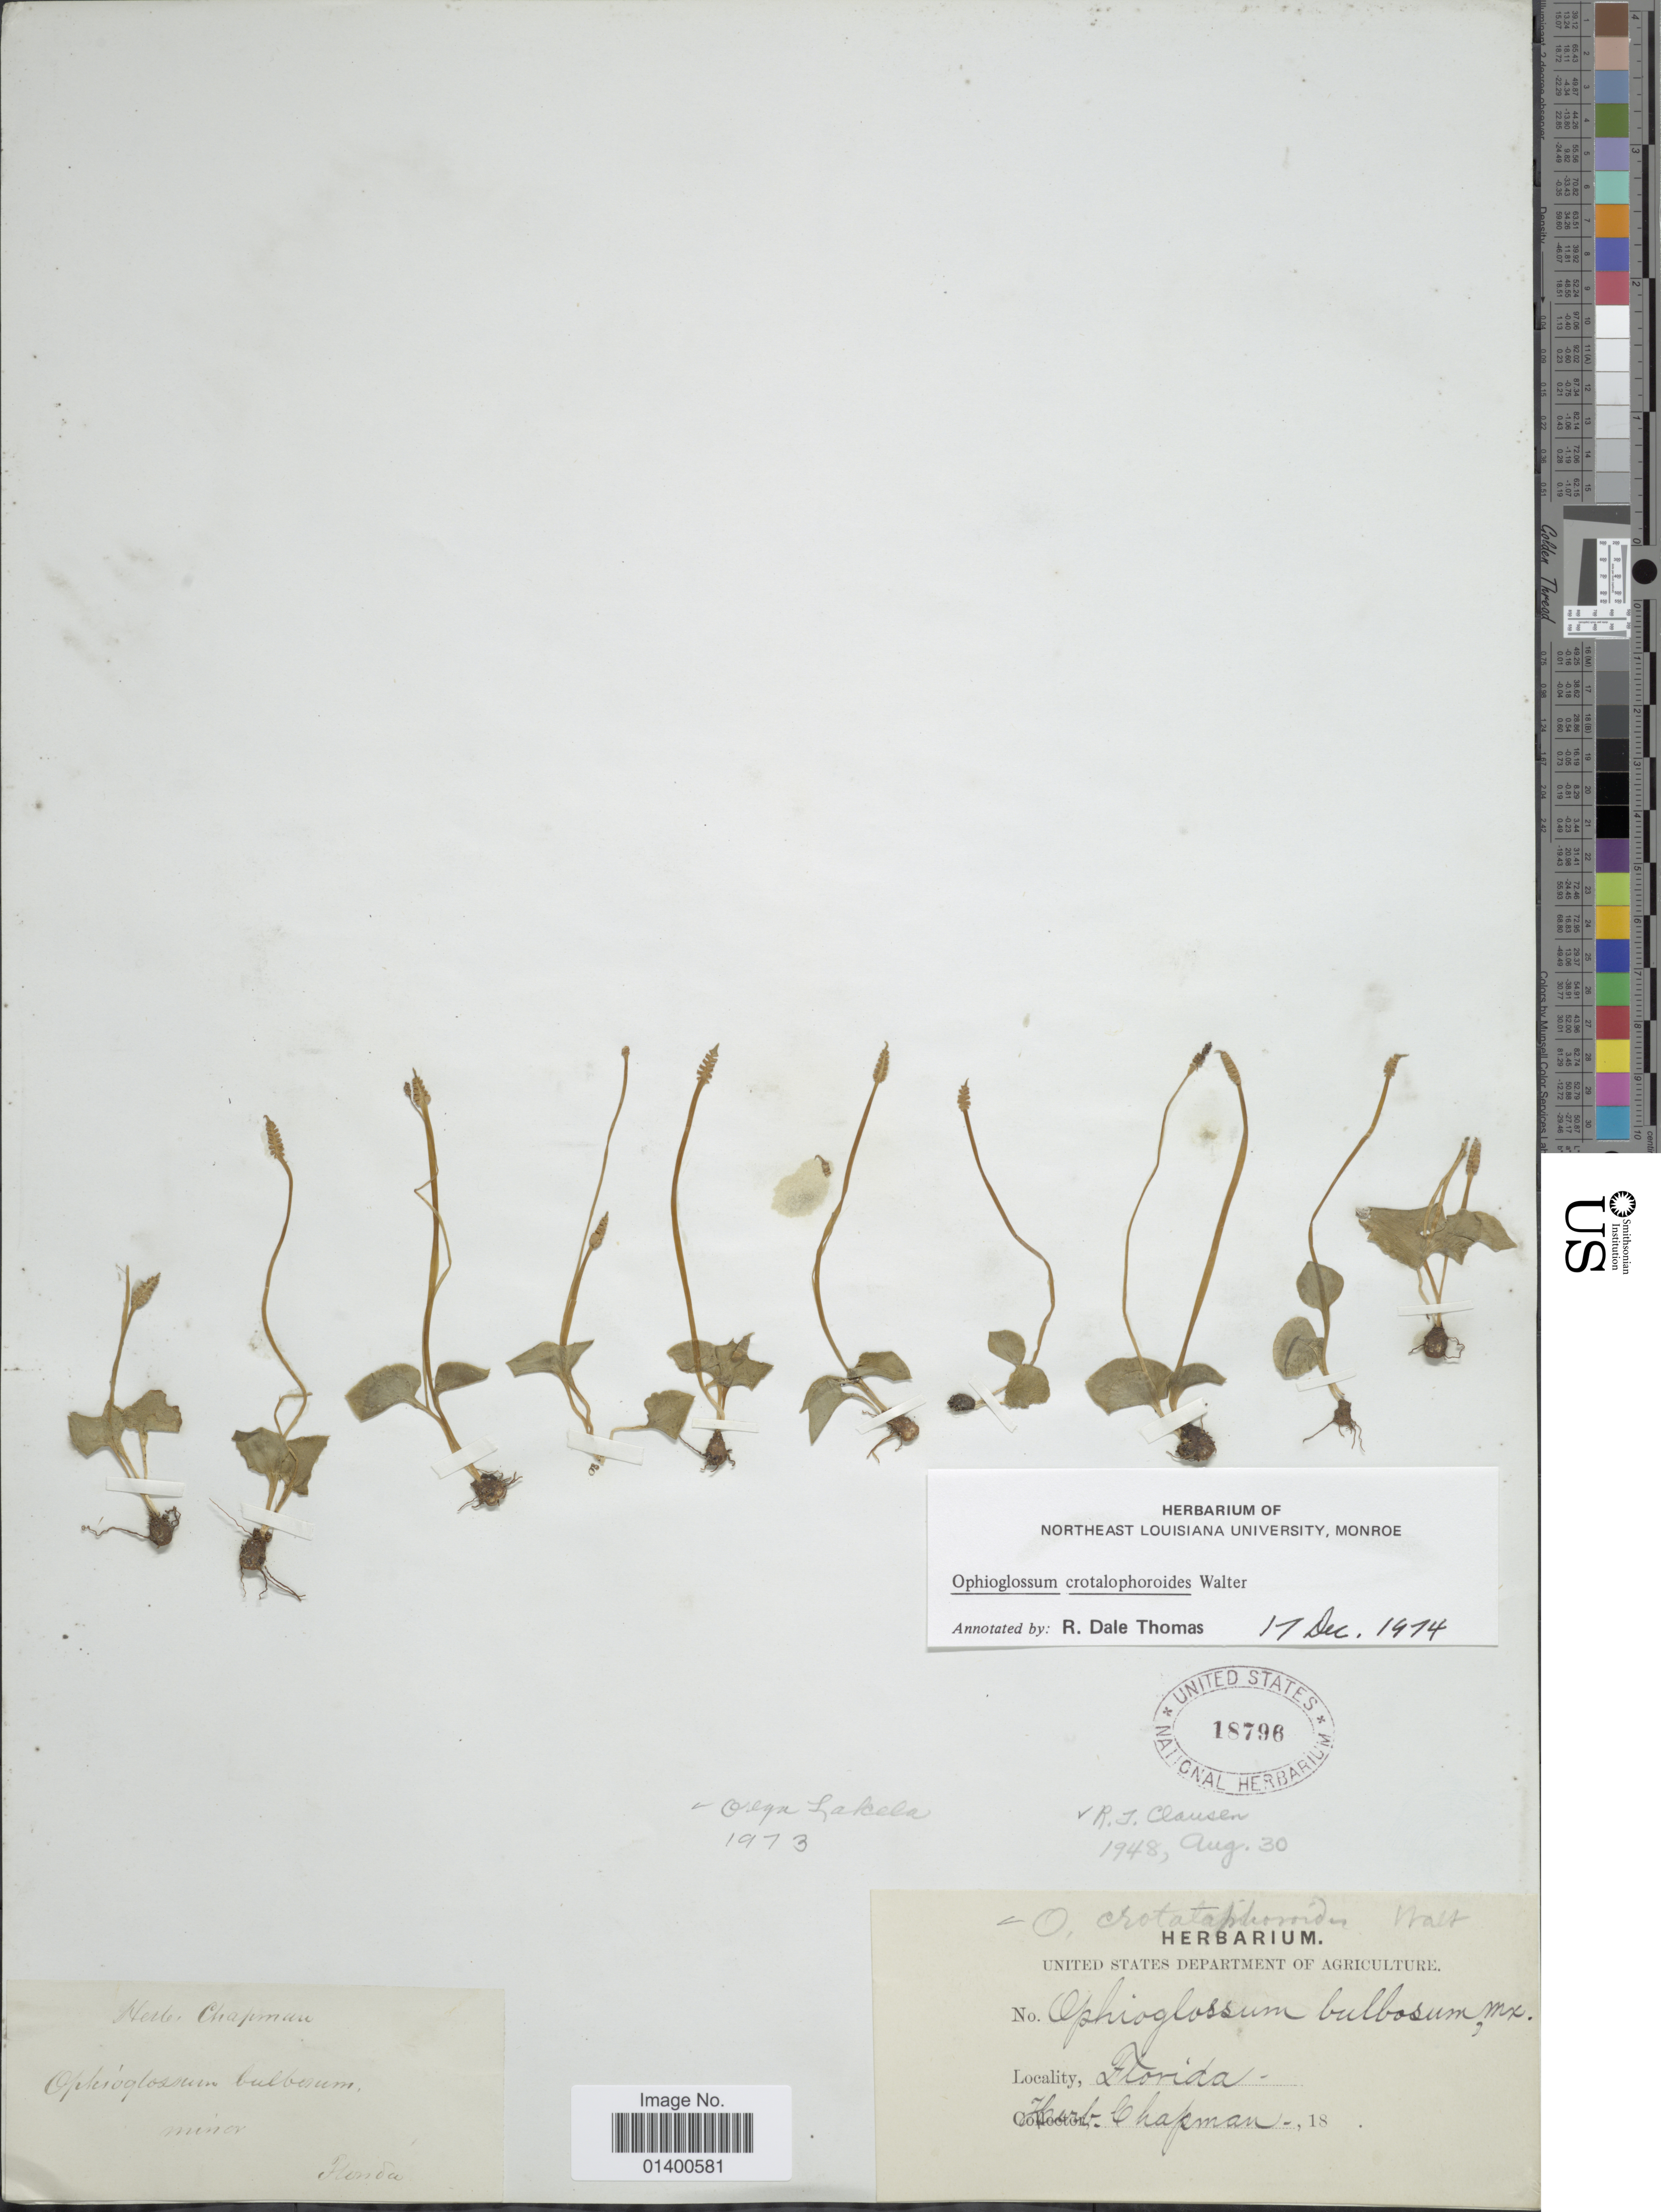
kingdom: Plantae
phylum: Tracheophyta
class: Polypodiopsida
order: Ophioglossales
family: Ophioglossaceae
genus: Ophioglossum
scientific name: Ophioglossum crotalophoroides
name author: Walter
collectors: A. Chapman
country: United States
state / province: Florida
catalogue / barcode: US 18796